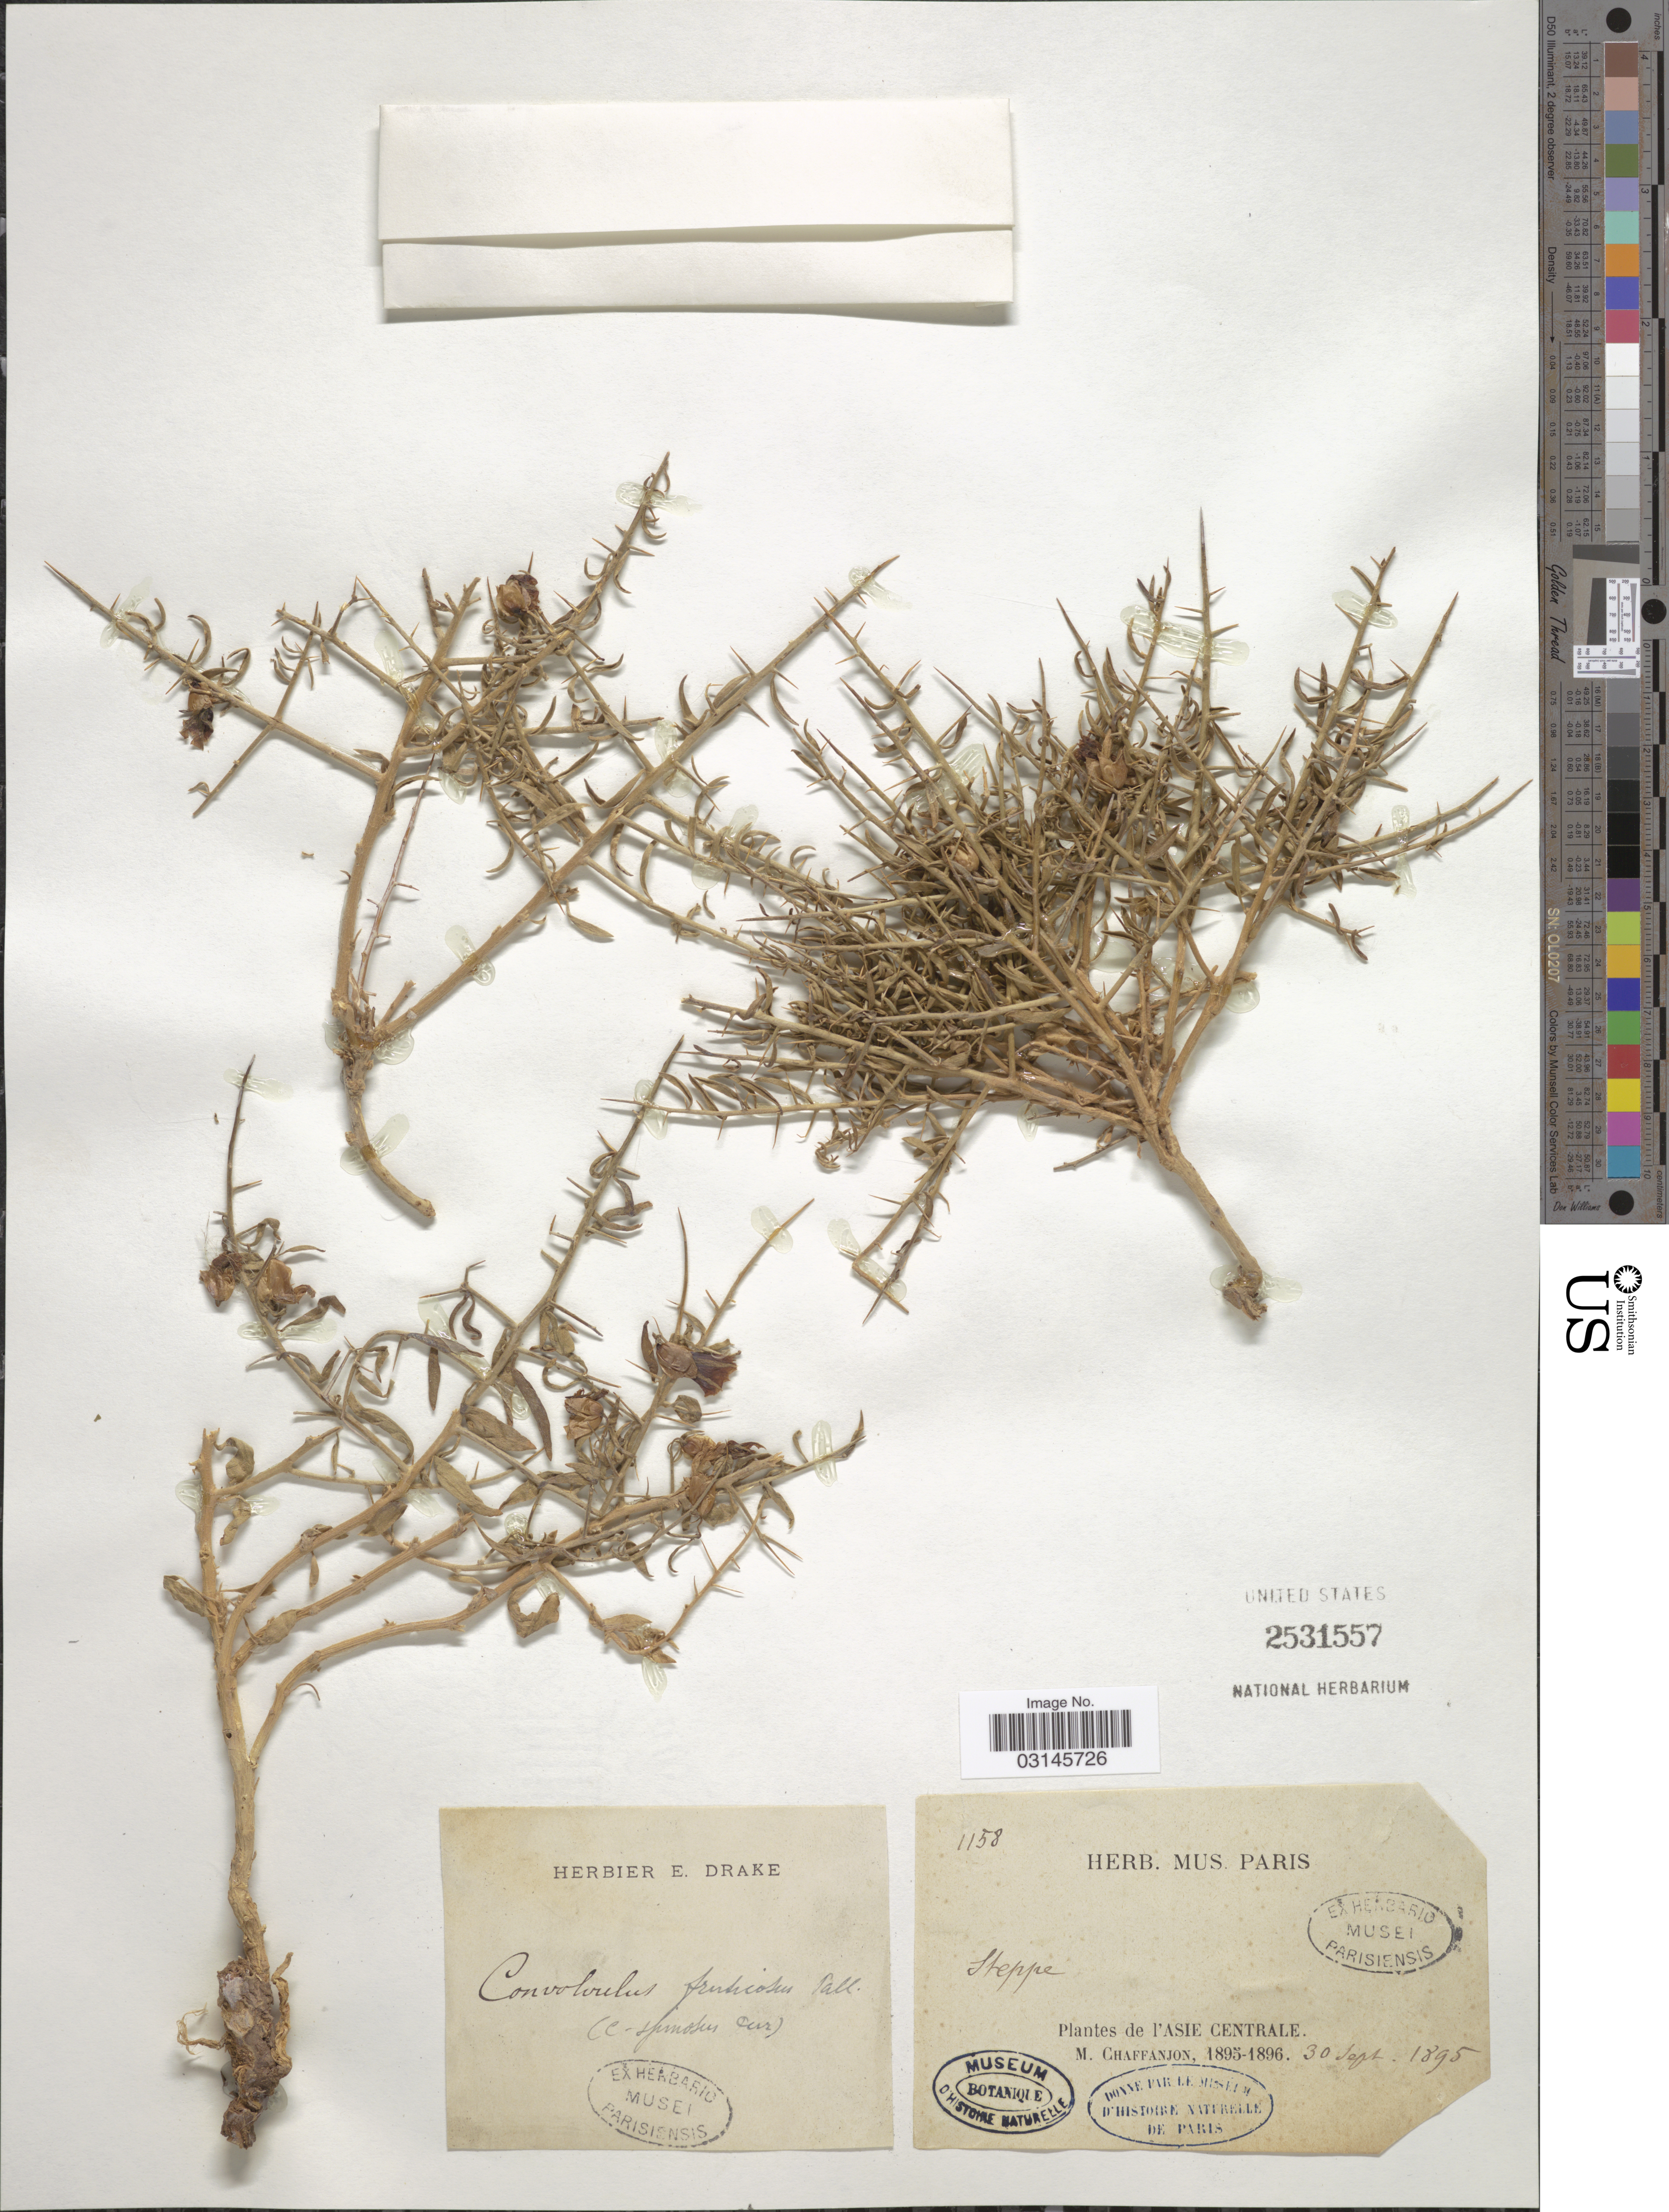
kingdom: Plantae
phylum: Tracheophyta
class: Magnoliopsida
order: Solanales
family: Convolvulaceae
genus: Convolvulus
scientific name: Convolvulus fruticosus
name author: Pall.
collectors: M. Chaffanjon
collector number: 1158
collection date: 1895-09-30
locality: Asie Centrale.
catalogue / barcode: US 2531557